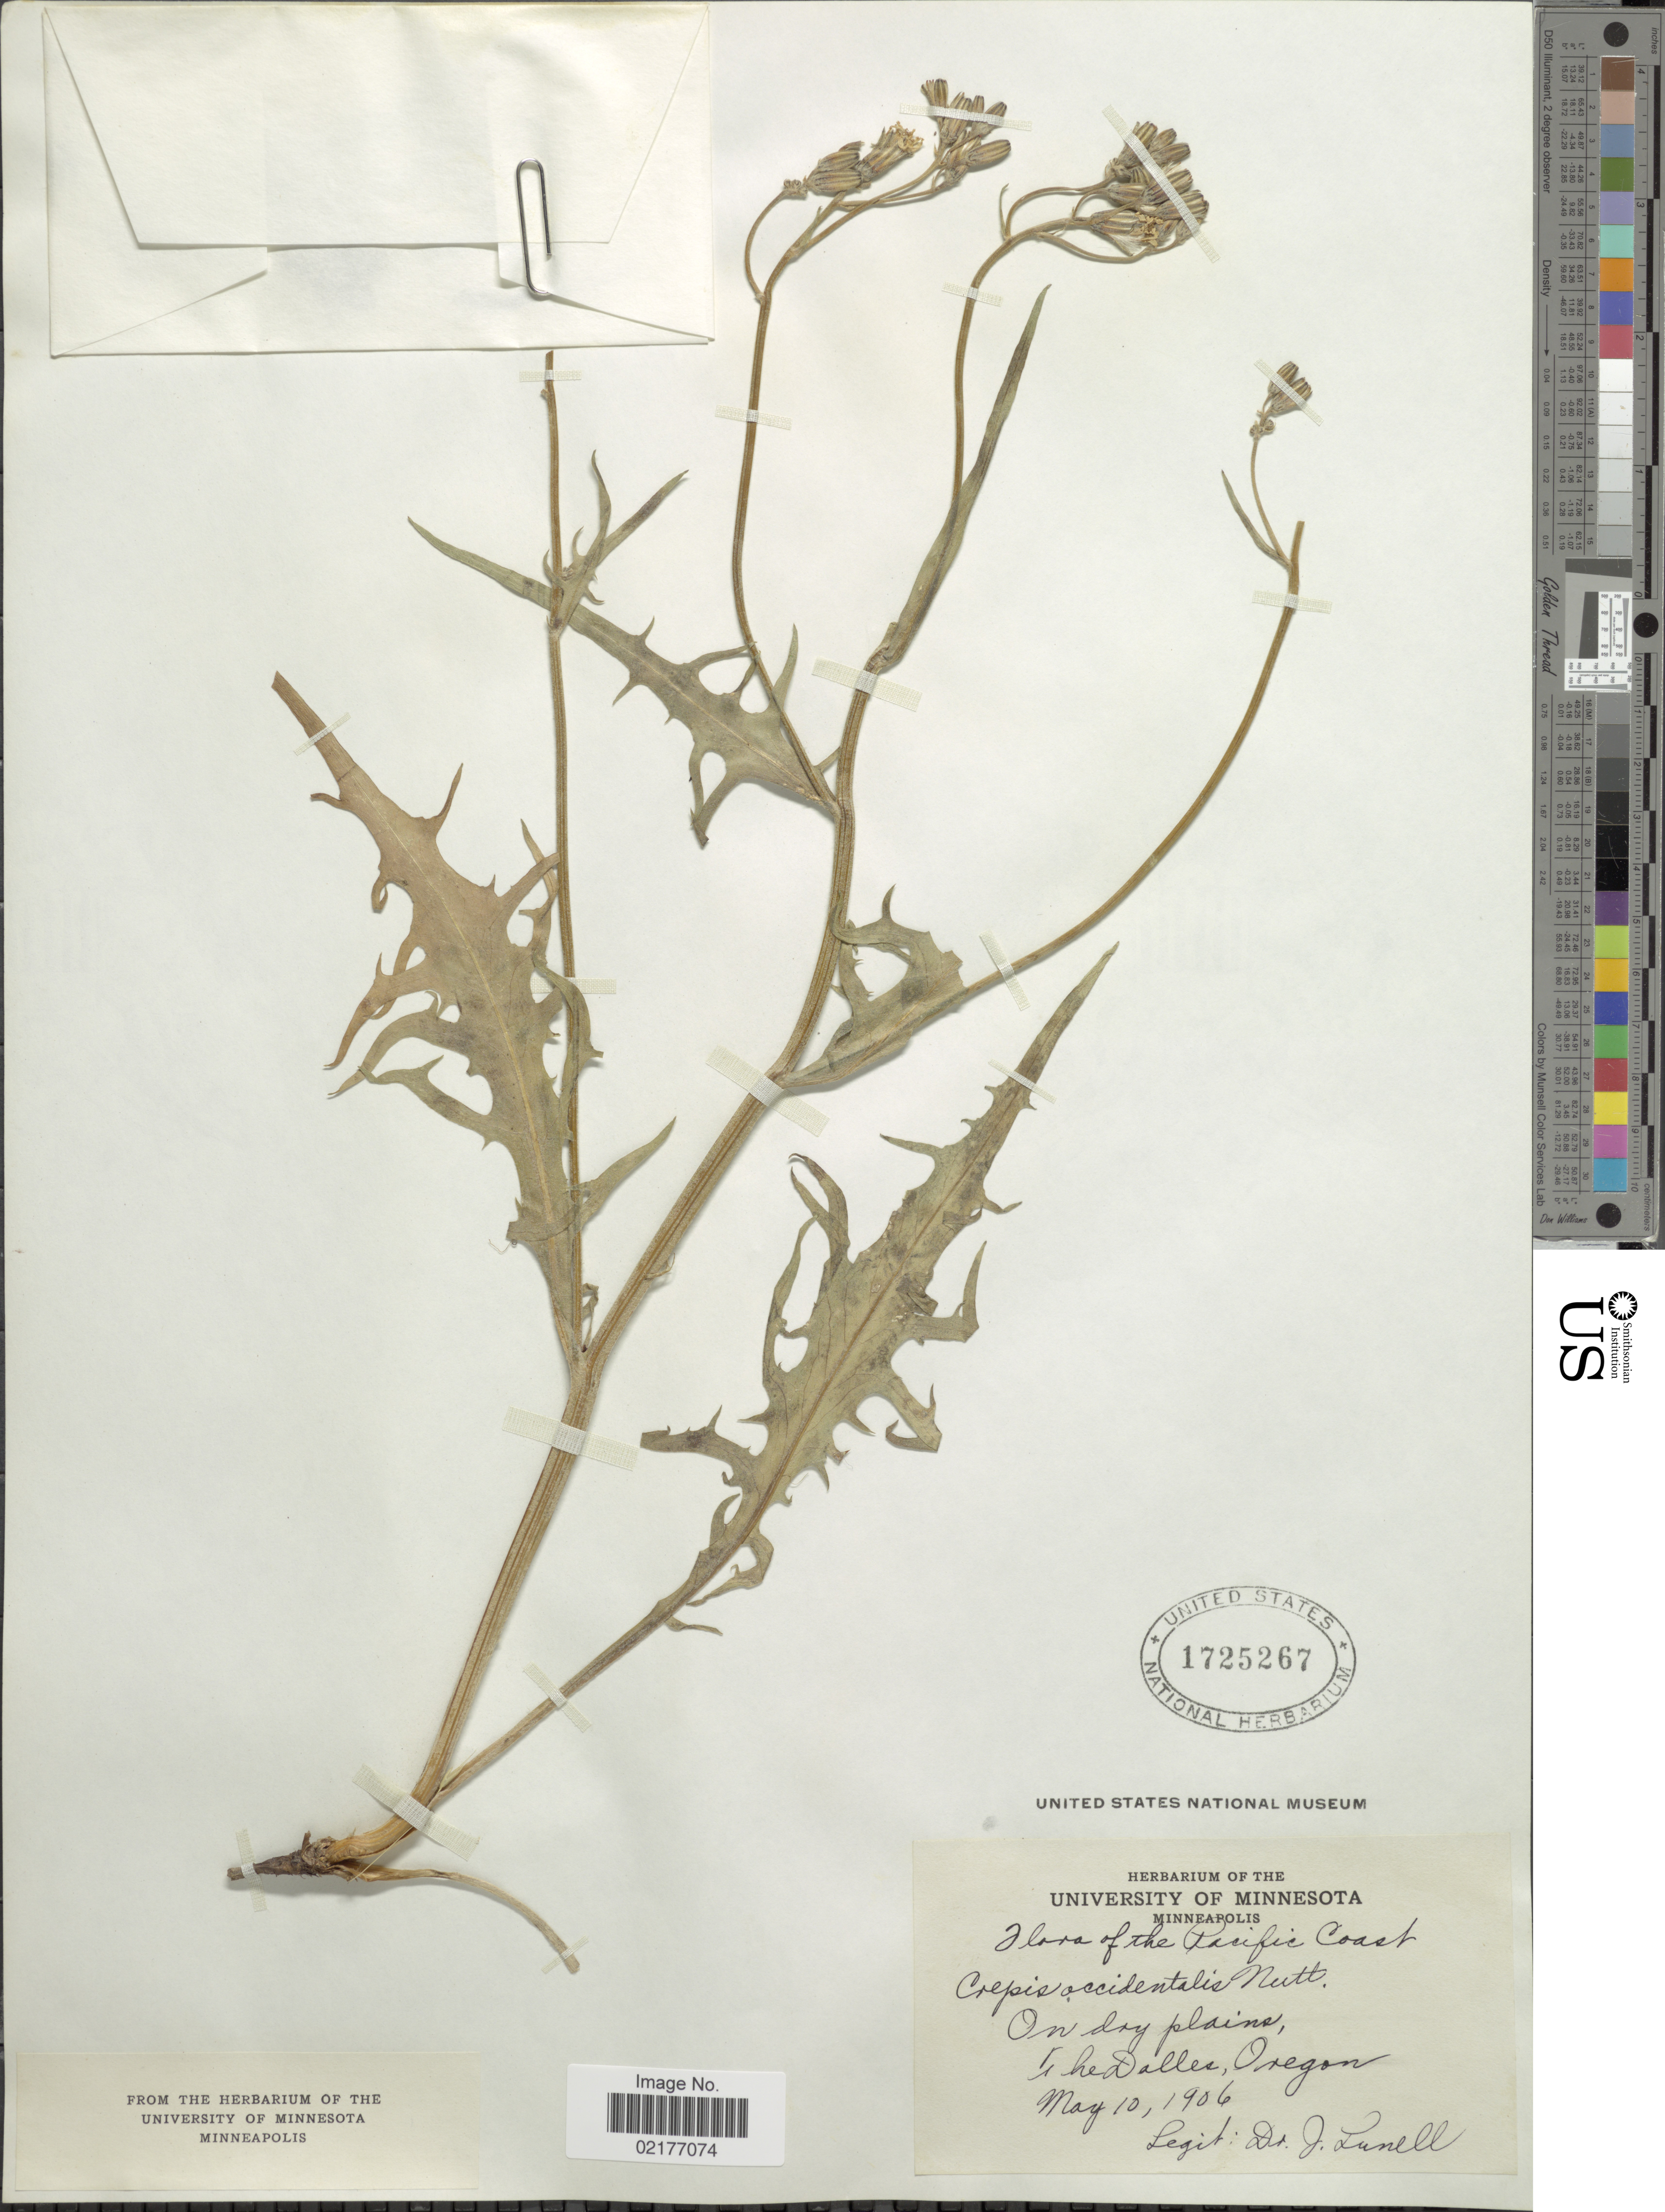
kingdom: Plantae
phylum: Tracheophyta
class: Magnoliopsida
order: Asterales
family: Asteraceae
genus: Crepis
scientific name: Crepis occidentalis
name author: Nutt.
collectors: J. Lunell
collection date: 1906-05-10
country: United States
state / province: Oregon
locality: Minneapolis, The Pacific Coast, The Dalles, Oregon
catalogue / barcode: US 1725267